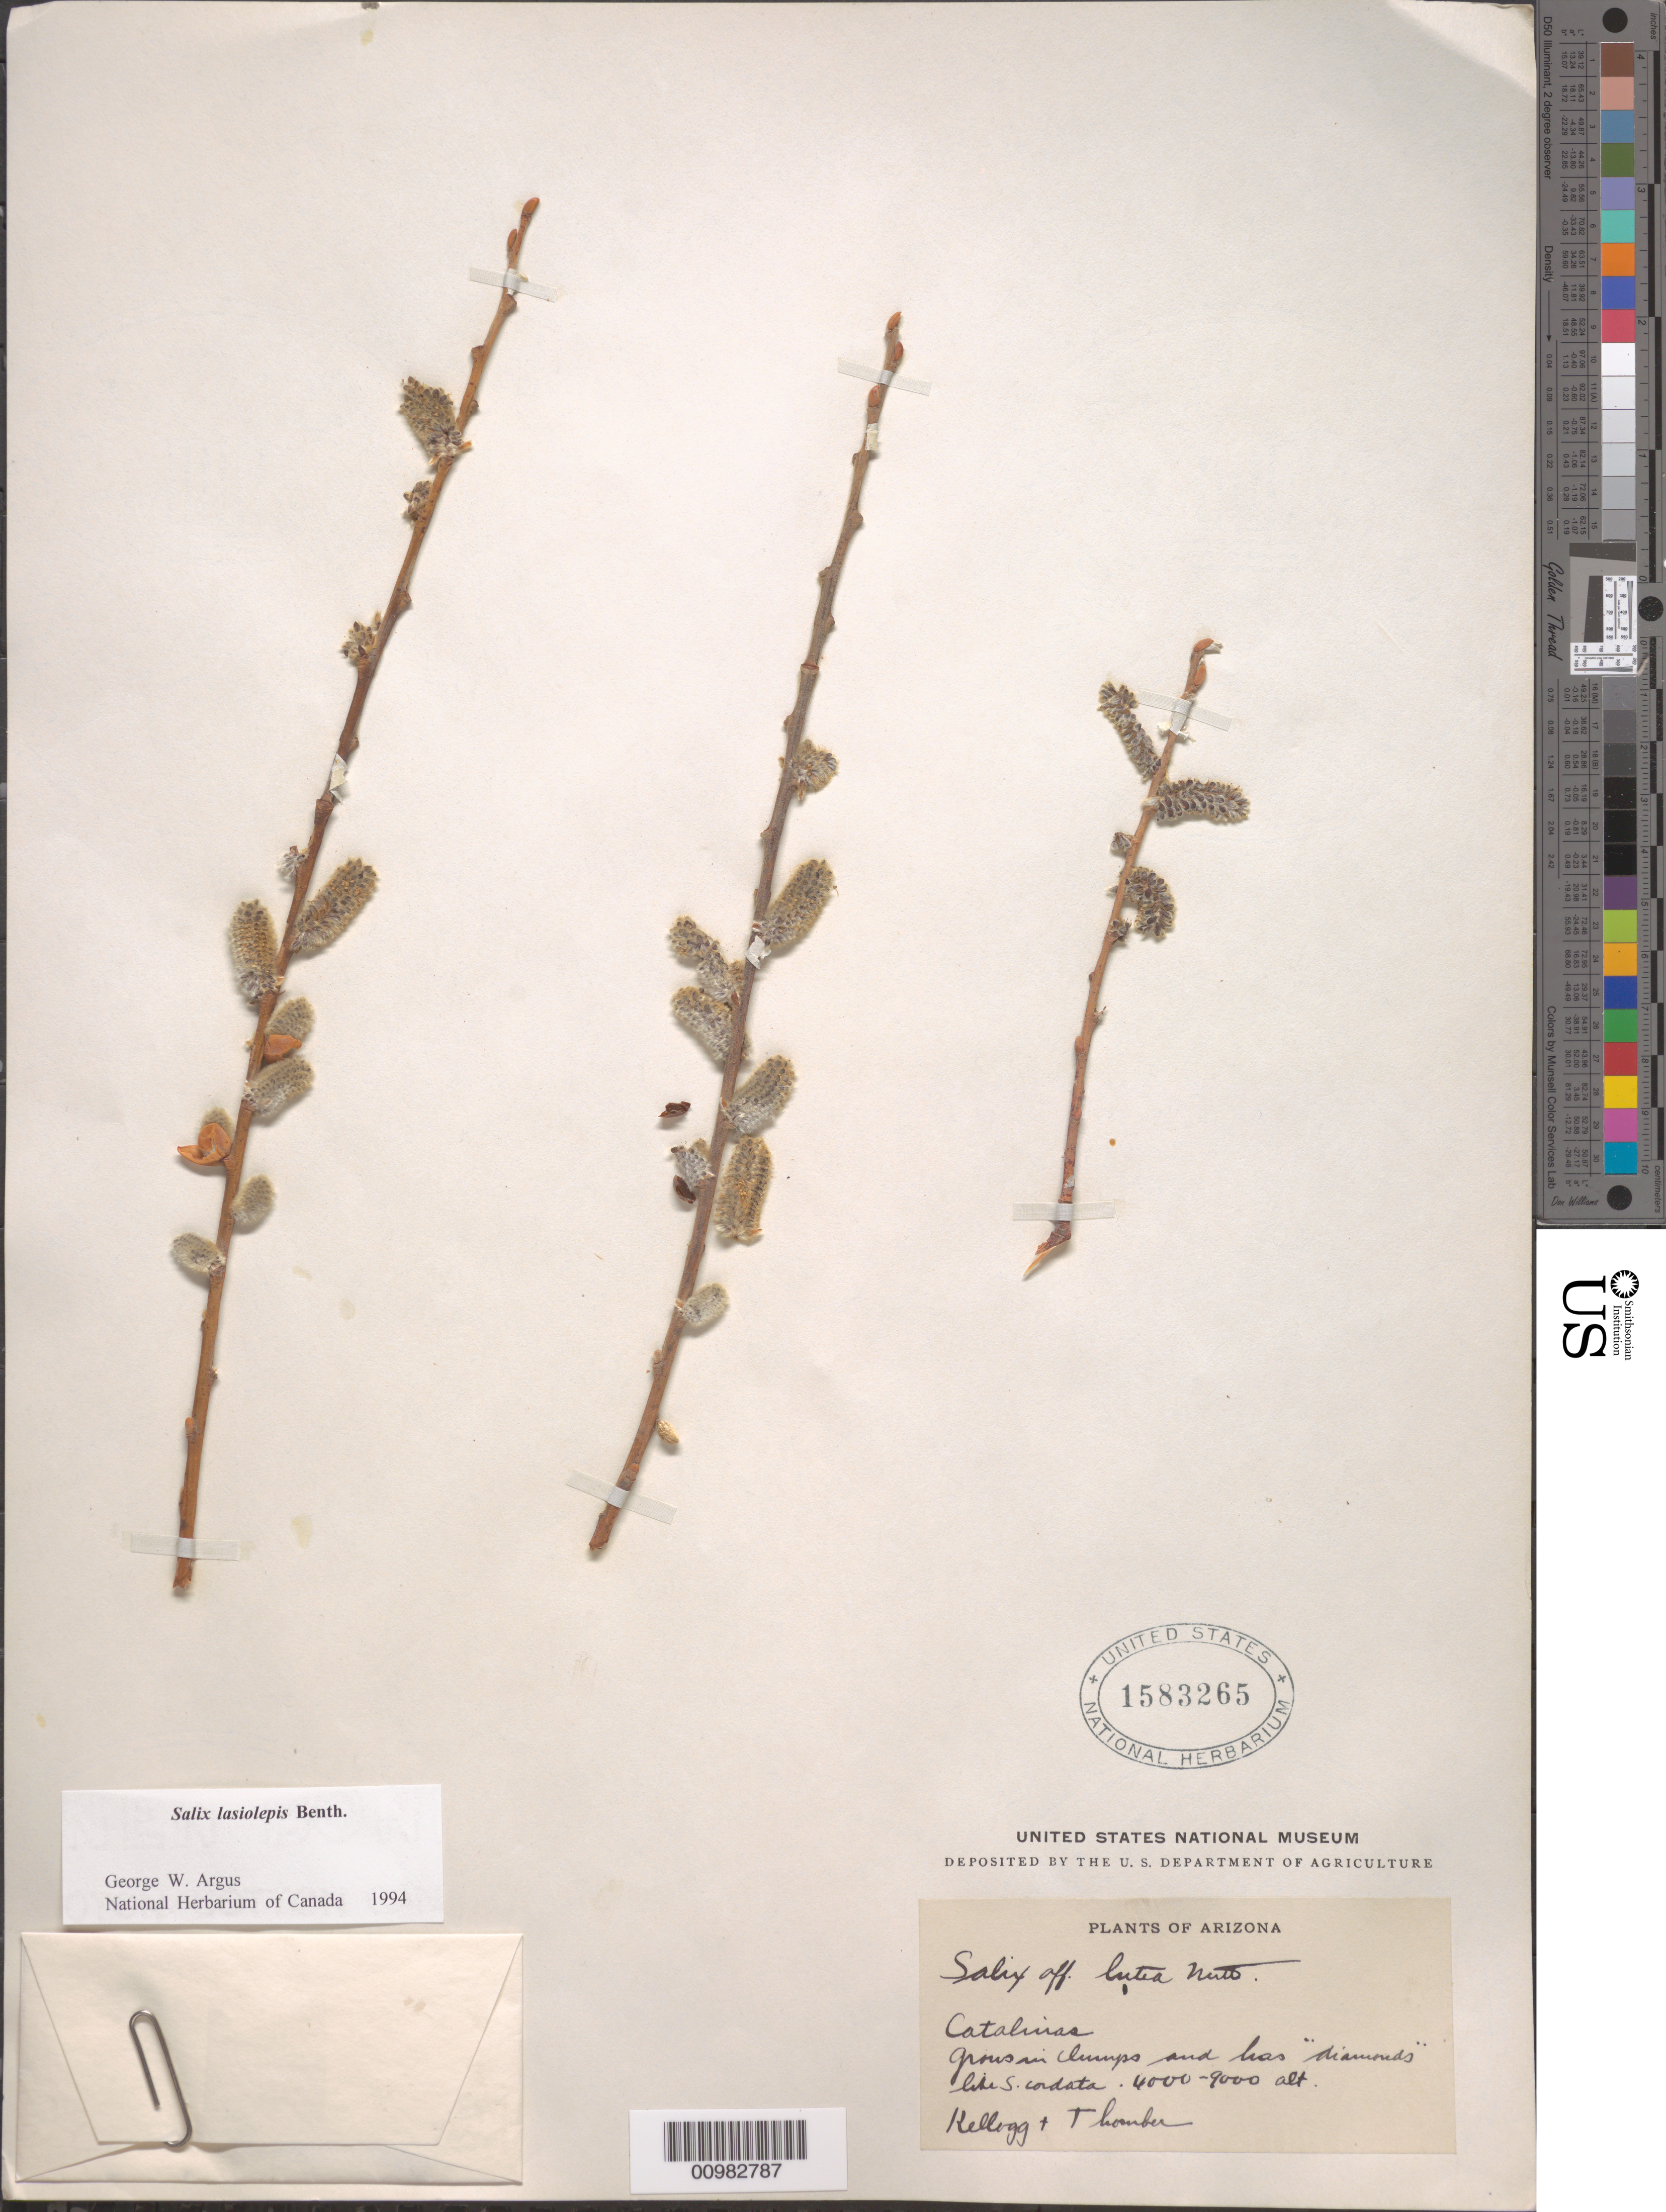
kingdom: Plantae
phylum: Tracheophyta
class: Magnoliopsida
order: Malpighiales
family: Salicaceae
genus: Salix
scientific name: Salix lasiolepis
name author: Benth.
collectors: A. Kellogg & J. Thornber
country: United States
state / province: Arizona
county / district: Pima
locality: Catalina.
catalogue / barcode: US 1583265